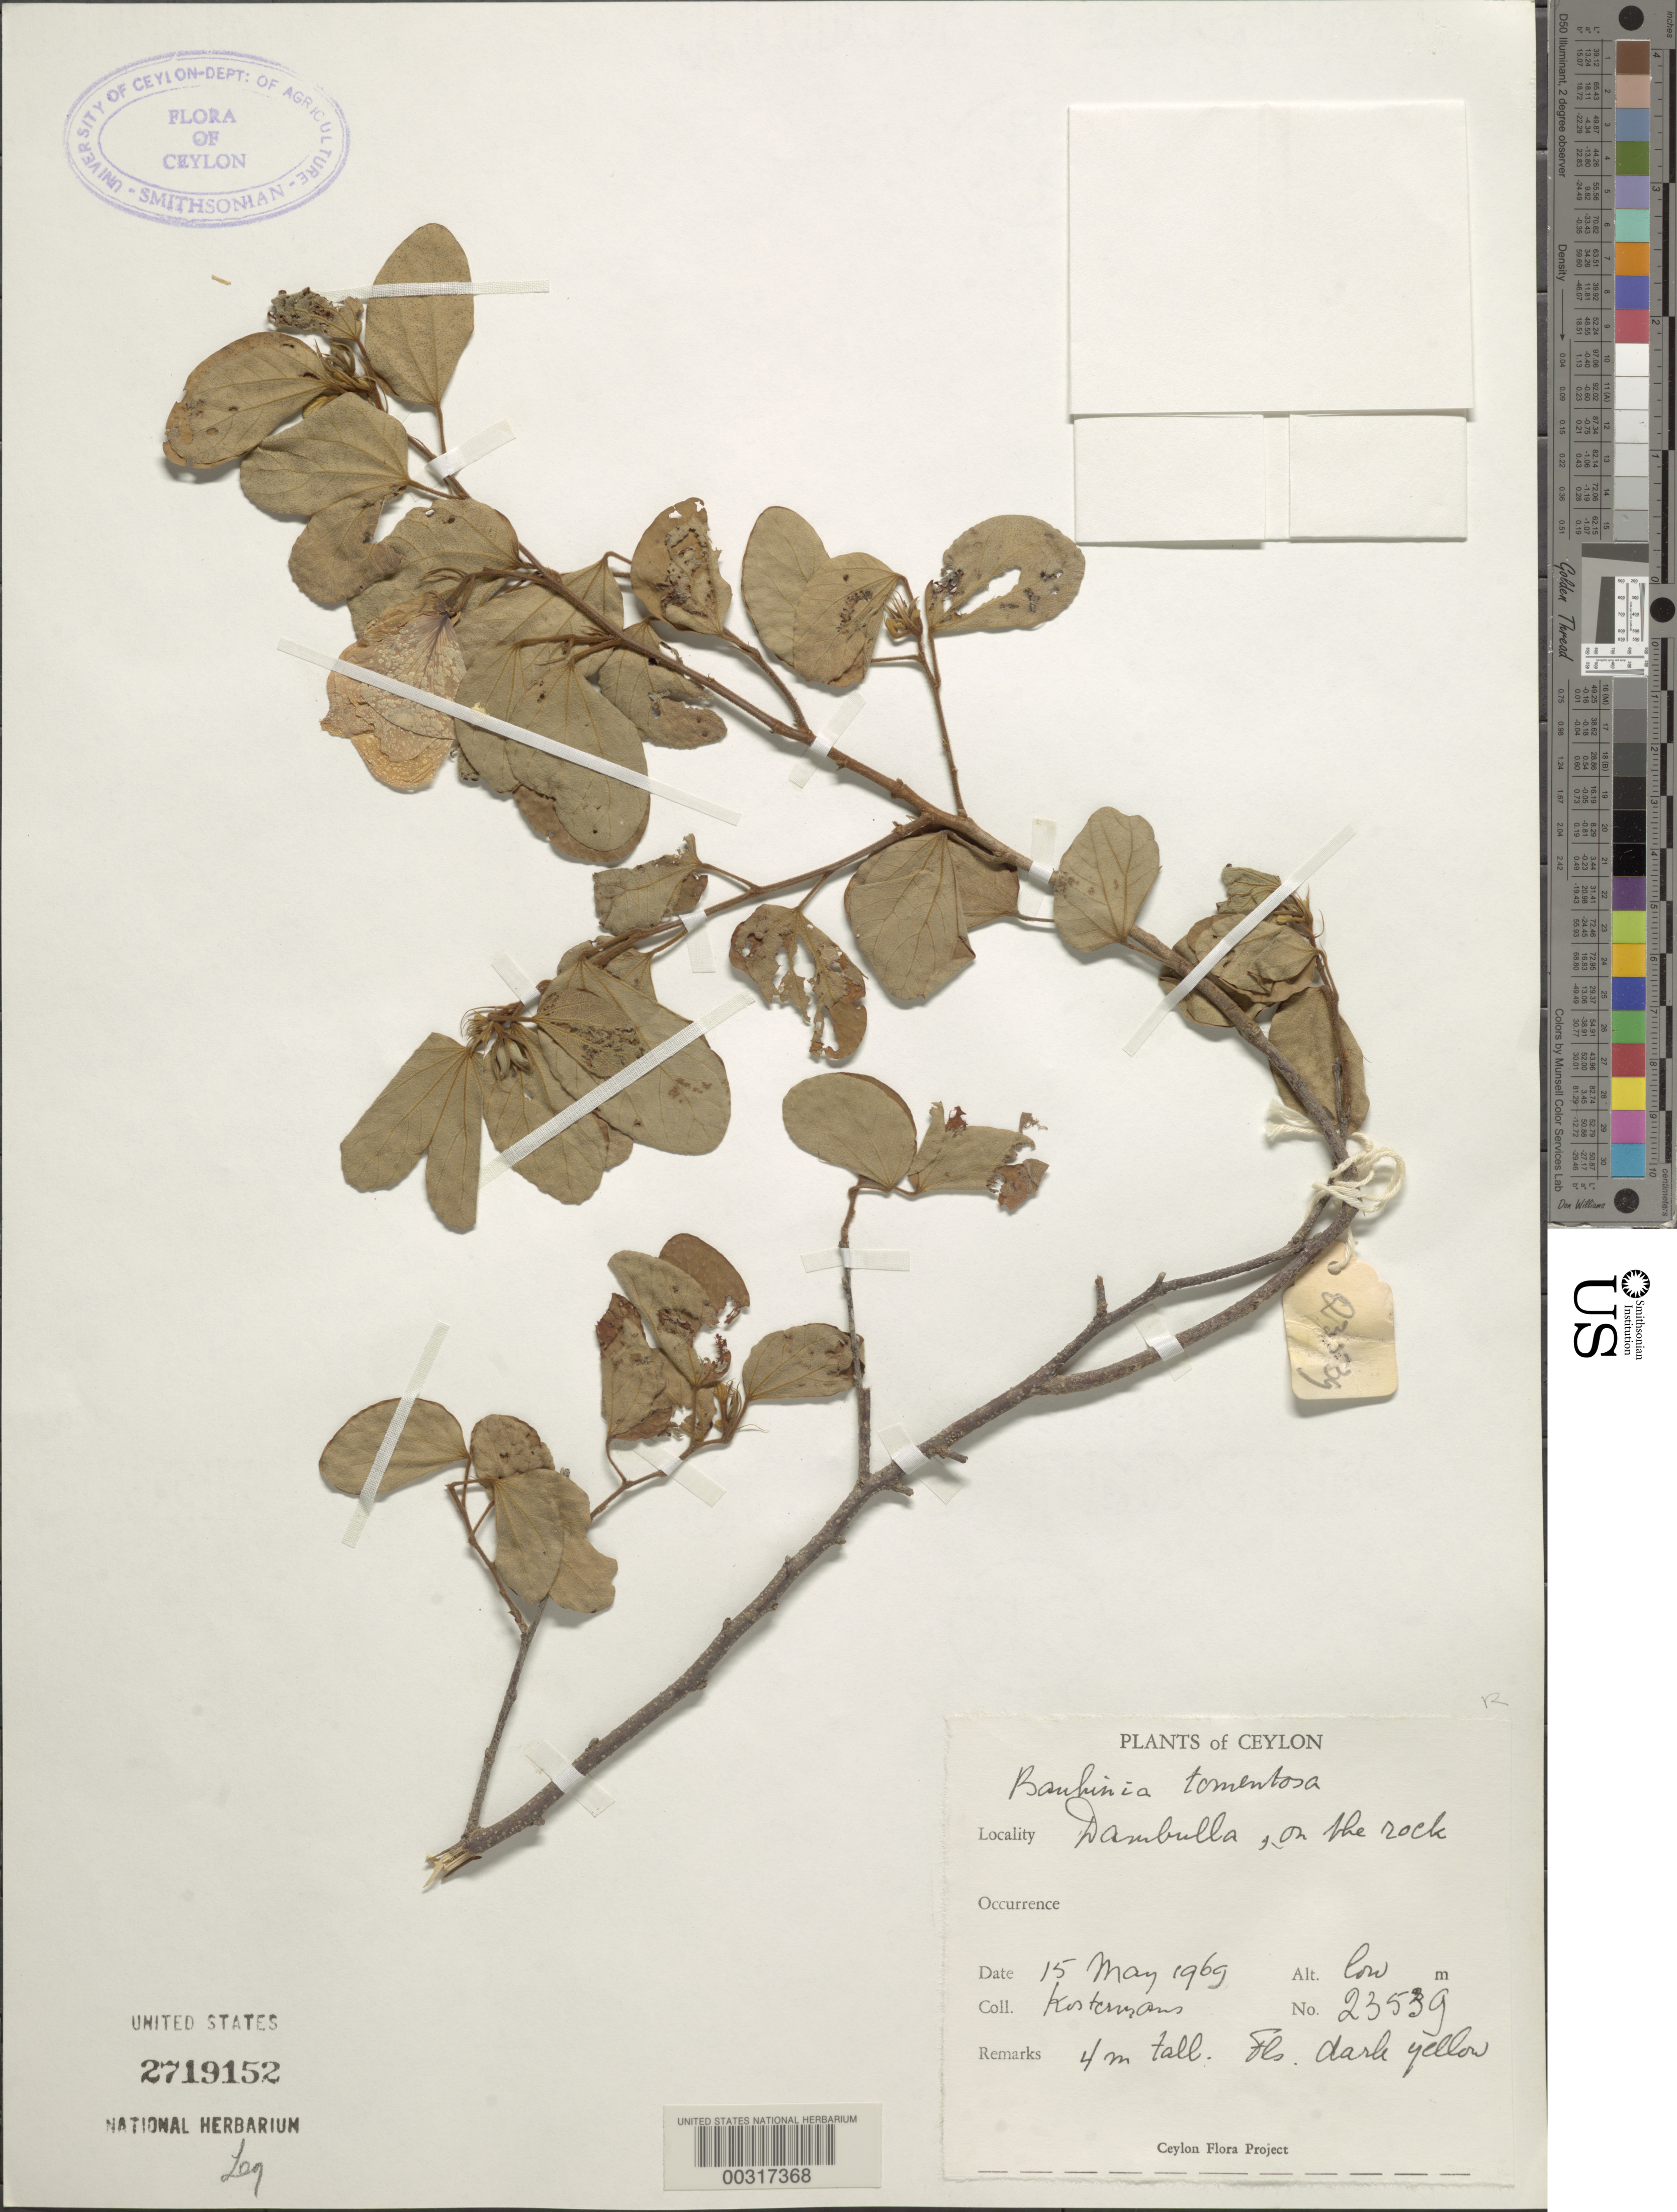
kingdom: Plantae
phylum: Tracheophyta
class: Magnoliopsida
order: Fabales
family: Fabaceae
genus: Bauhinia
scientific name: Bauhinia tomentosa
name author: L.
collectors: A. J. G. Kostermans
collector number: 23539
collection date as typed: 15 May 1969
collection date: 1969-05-15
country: Sri Lanka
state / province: Central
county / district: Matale Dist.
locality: Dambulla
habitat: On the rock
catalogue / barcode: US 2719152